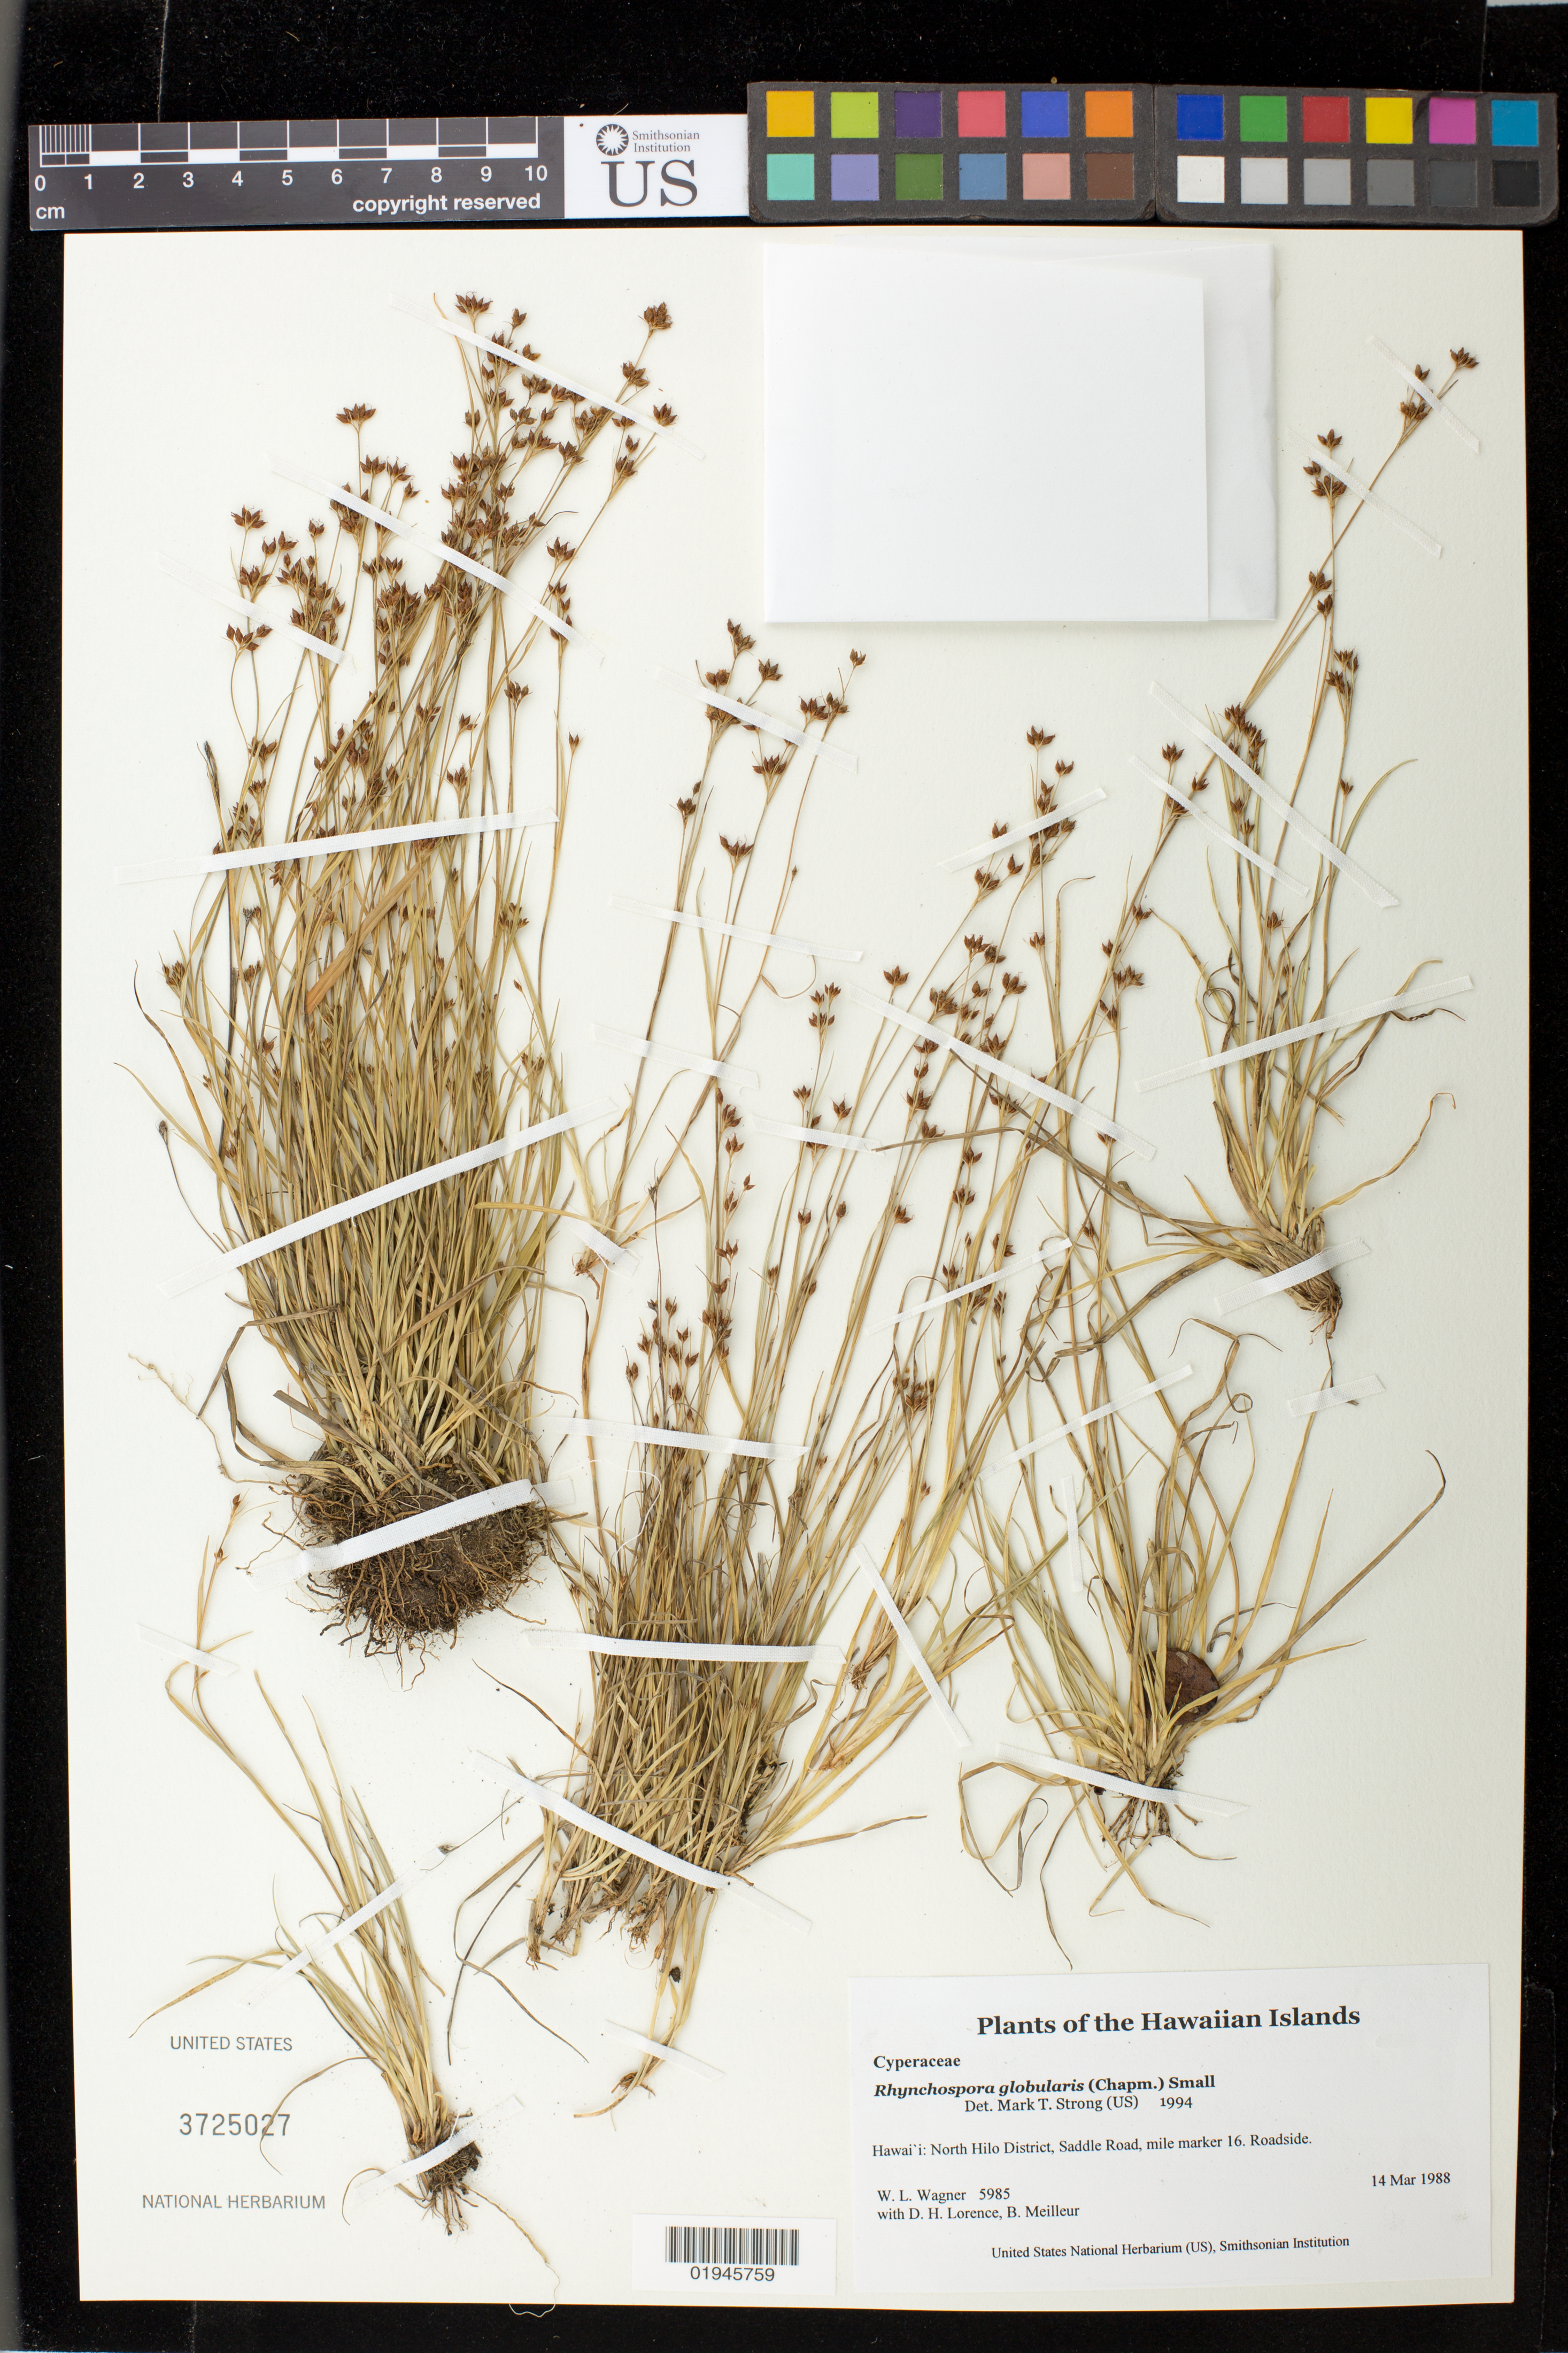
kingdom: Plantae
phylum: Tracheophyta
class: Liliopsida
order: Poales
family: Cyperaceae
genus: Rhynchospora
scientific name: Rhynchospora globularis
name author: (Chapm.) Small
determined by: Strong, M. T., (US), Smithsonian Institution - National Museum of Natural History (UNITED STATES)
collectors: W. L. Wagner, D. Lorence & B. Meilleur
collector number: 5985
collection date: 1988-03-14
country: United States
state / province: Hawaii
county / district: Hawaii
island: Hawaii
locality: North Hilo District, Saddle Road, 16 mile marker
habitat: Roadside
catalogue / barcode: US 3725027